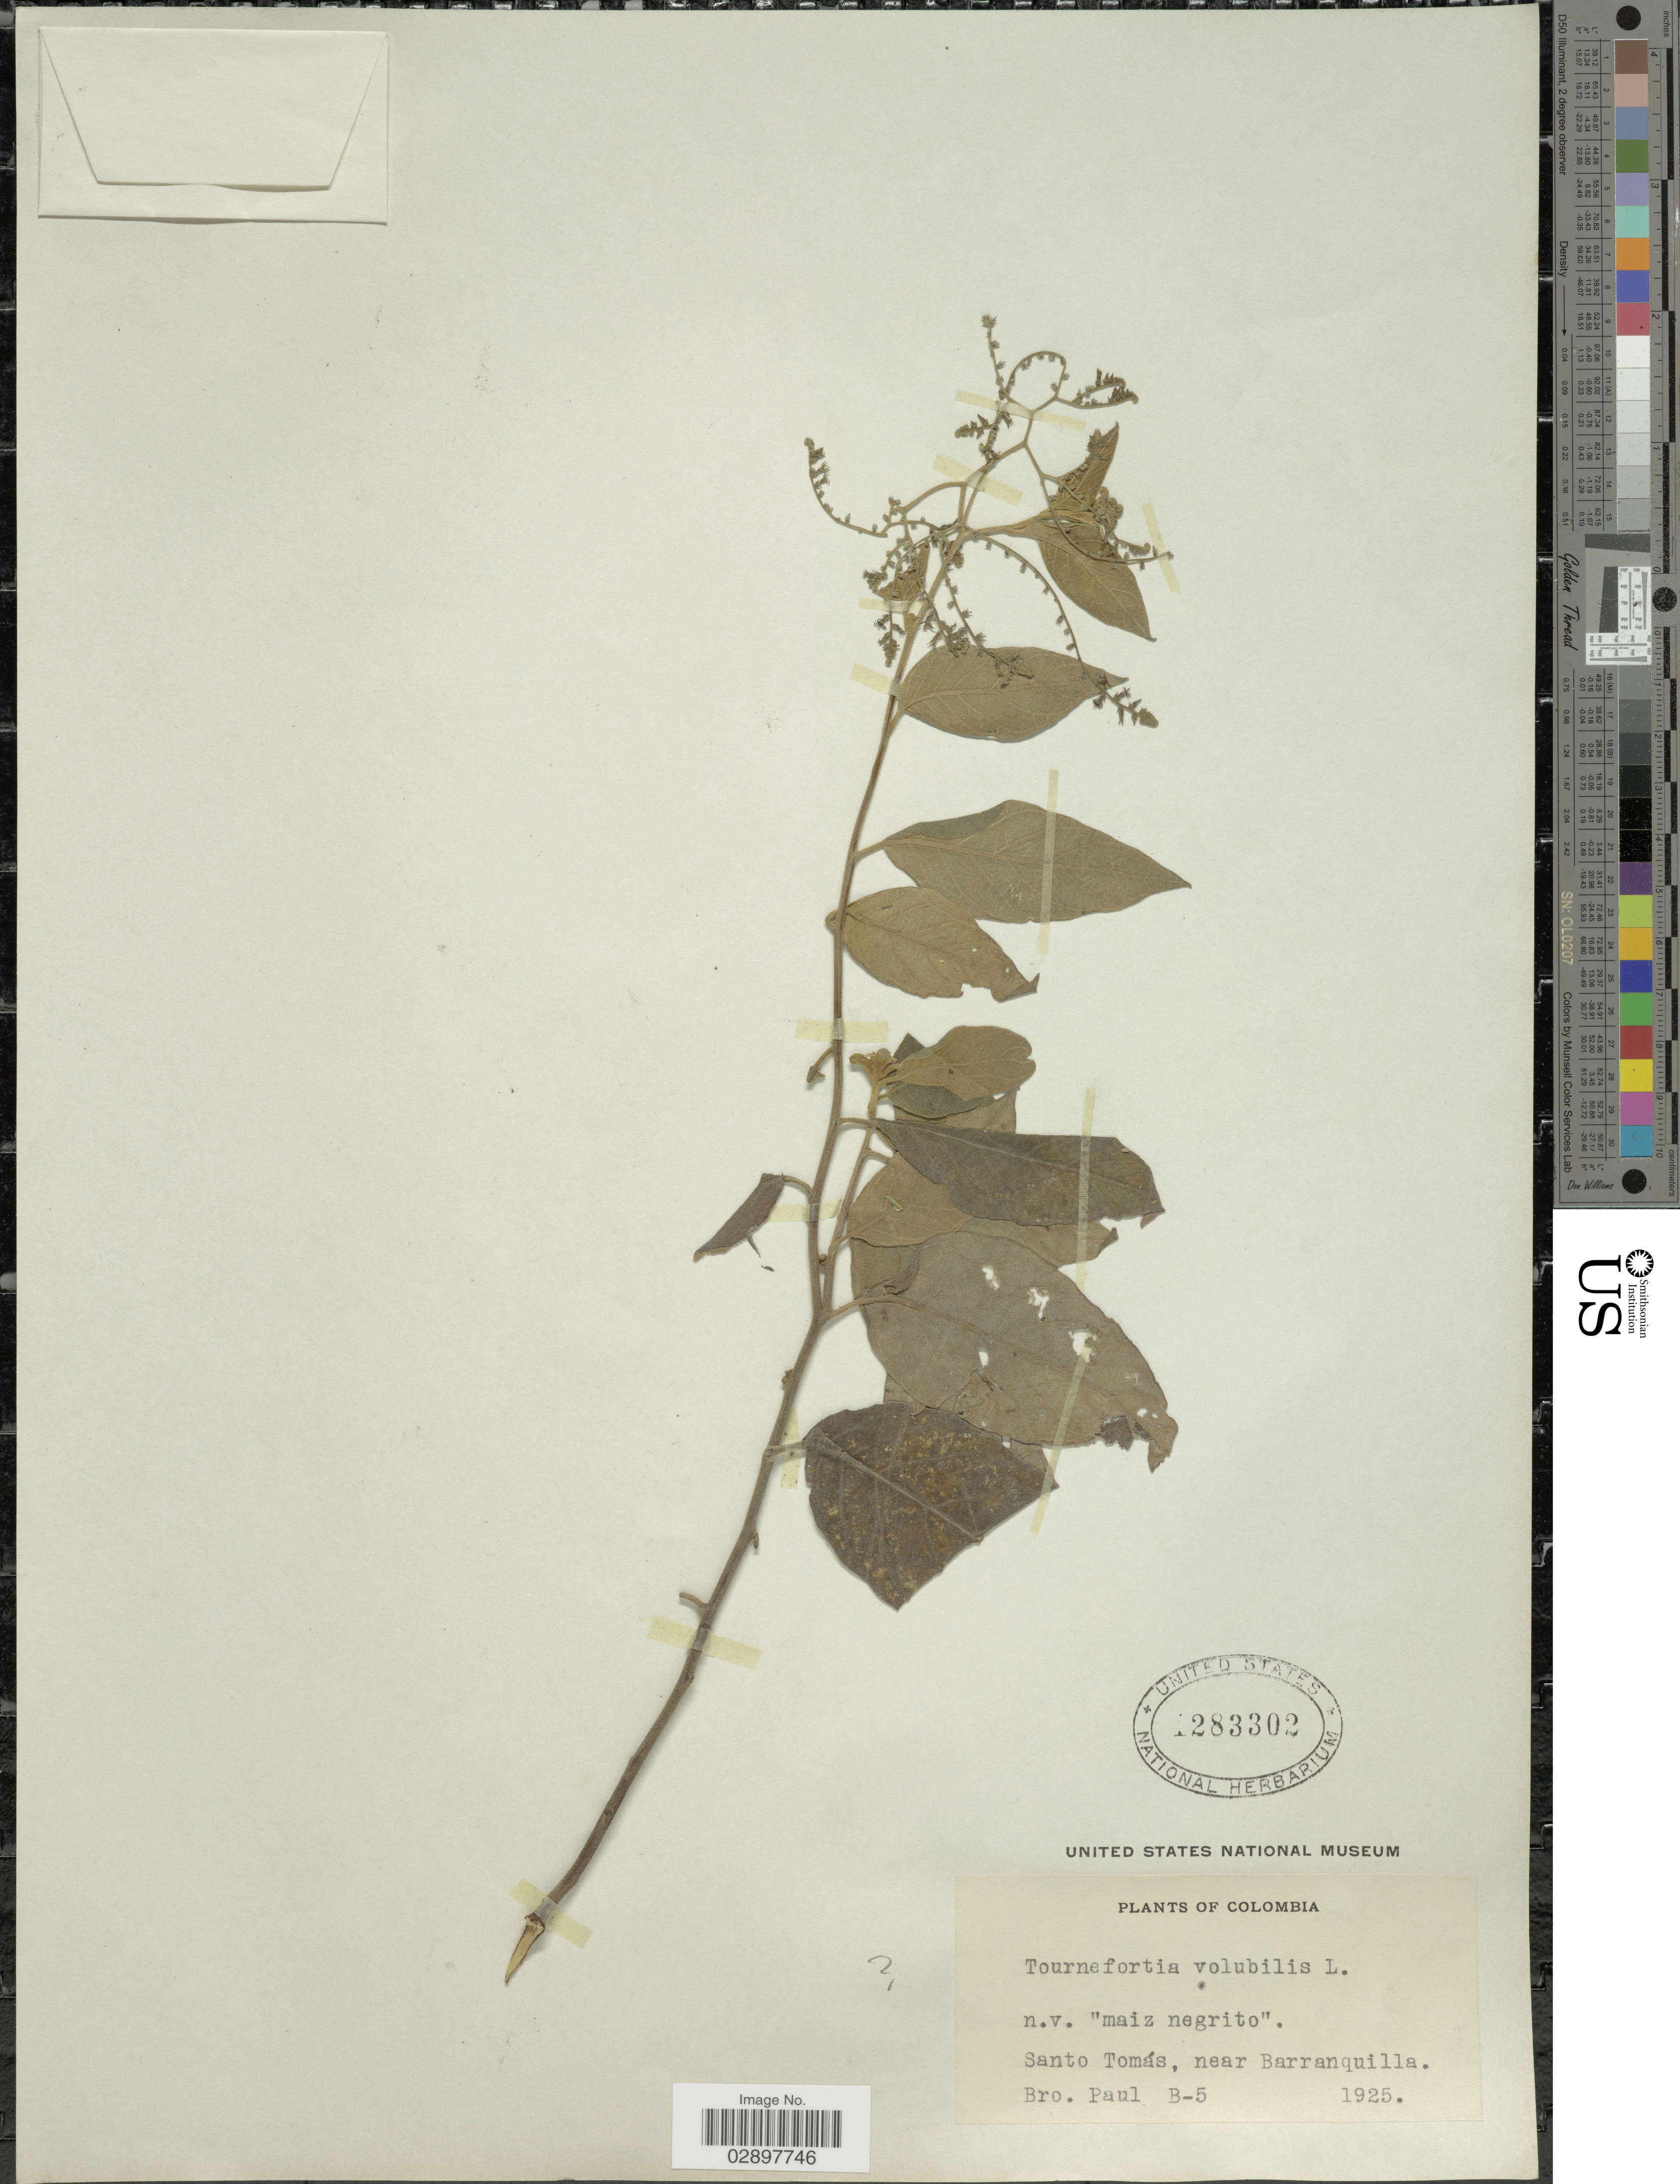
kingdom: Plantae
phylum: Tracheophyta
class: Magnoliopsida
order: Boraginales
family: Heliotropiaceae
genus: Tournefortia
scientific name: Tournefortia sp.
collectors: B. Paul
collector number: B-5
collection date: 1925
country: Colombia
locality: Santo Tómas, near Barranquilla.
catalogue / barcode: US 1283302